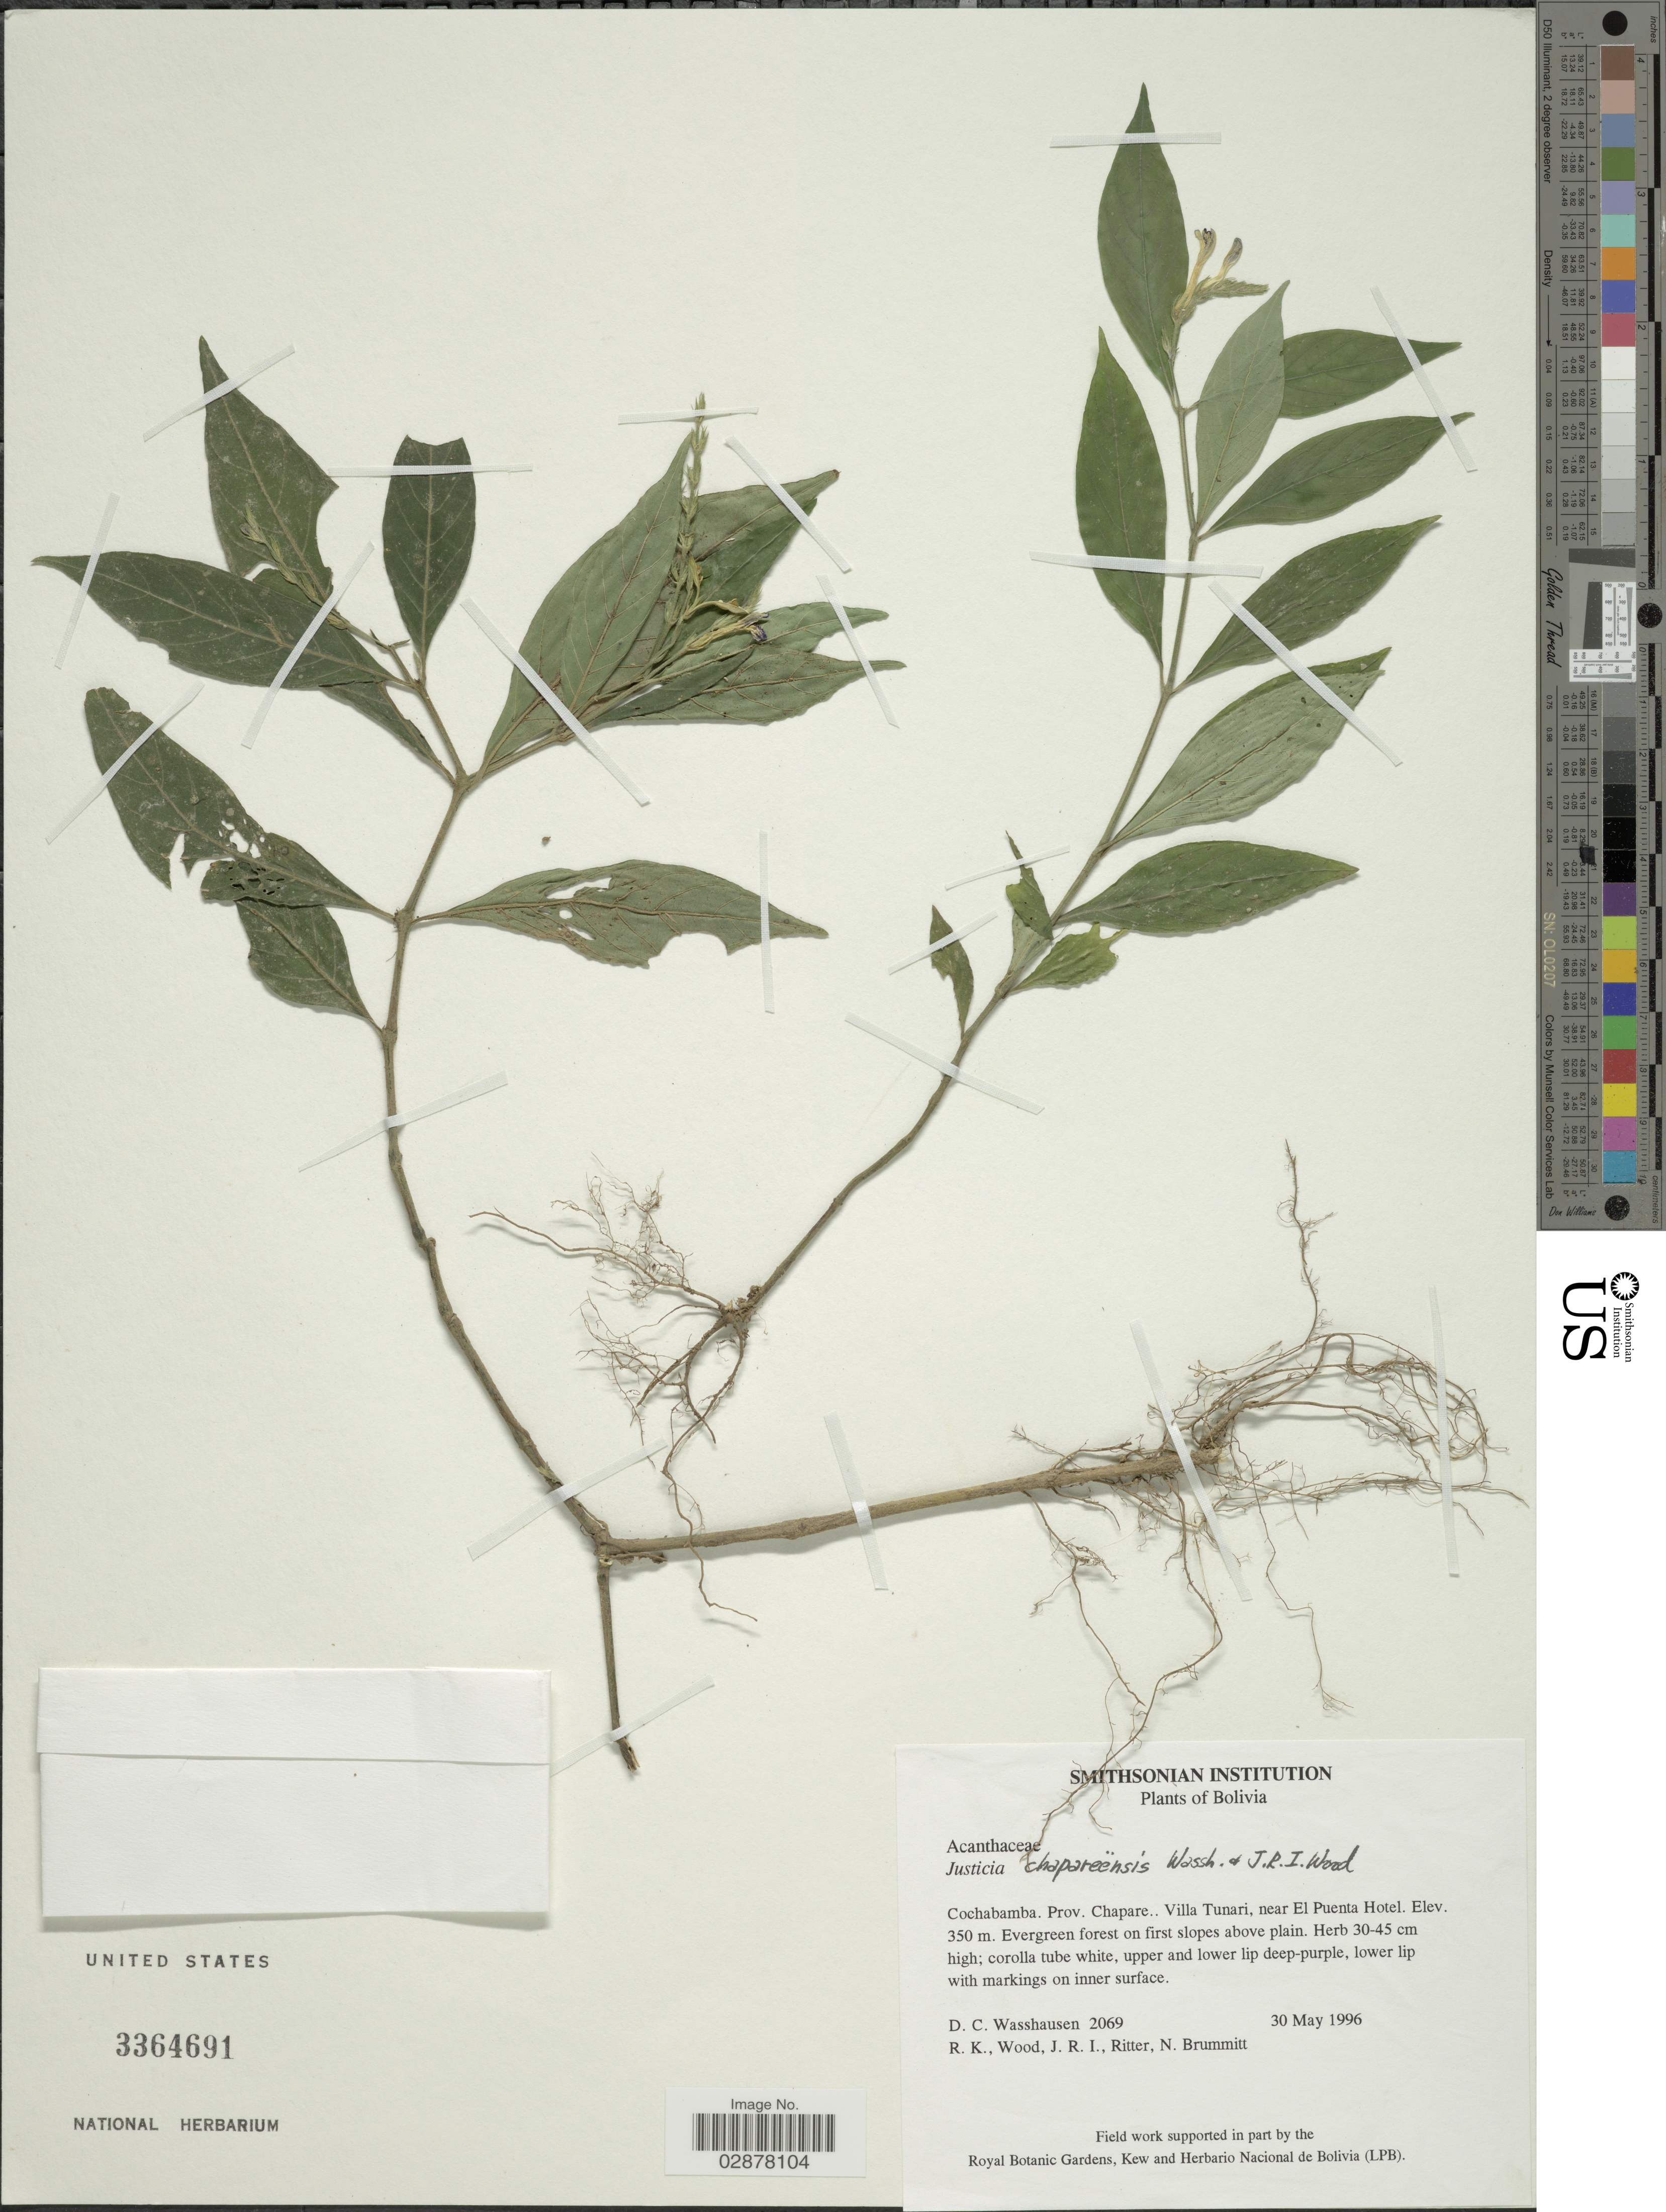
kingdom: Plantae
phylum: Tracheophyta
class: Magnoliopsida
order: Lamiales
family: Acanthaceae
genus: Justicia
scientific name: Justicia chapareensis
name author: Wassh. & J.R.I. Wood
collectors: D. C. Wasshausen, R. Wood, J. Ritter & N. Brummitt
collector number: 2069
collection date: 1996-05-30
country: Bolivia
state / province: Cochabamba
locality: Prov. Chapare, Villa Tunari, near El Puenta Hotel.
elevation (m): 350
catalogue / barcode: US 3364691